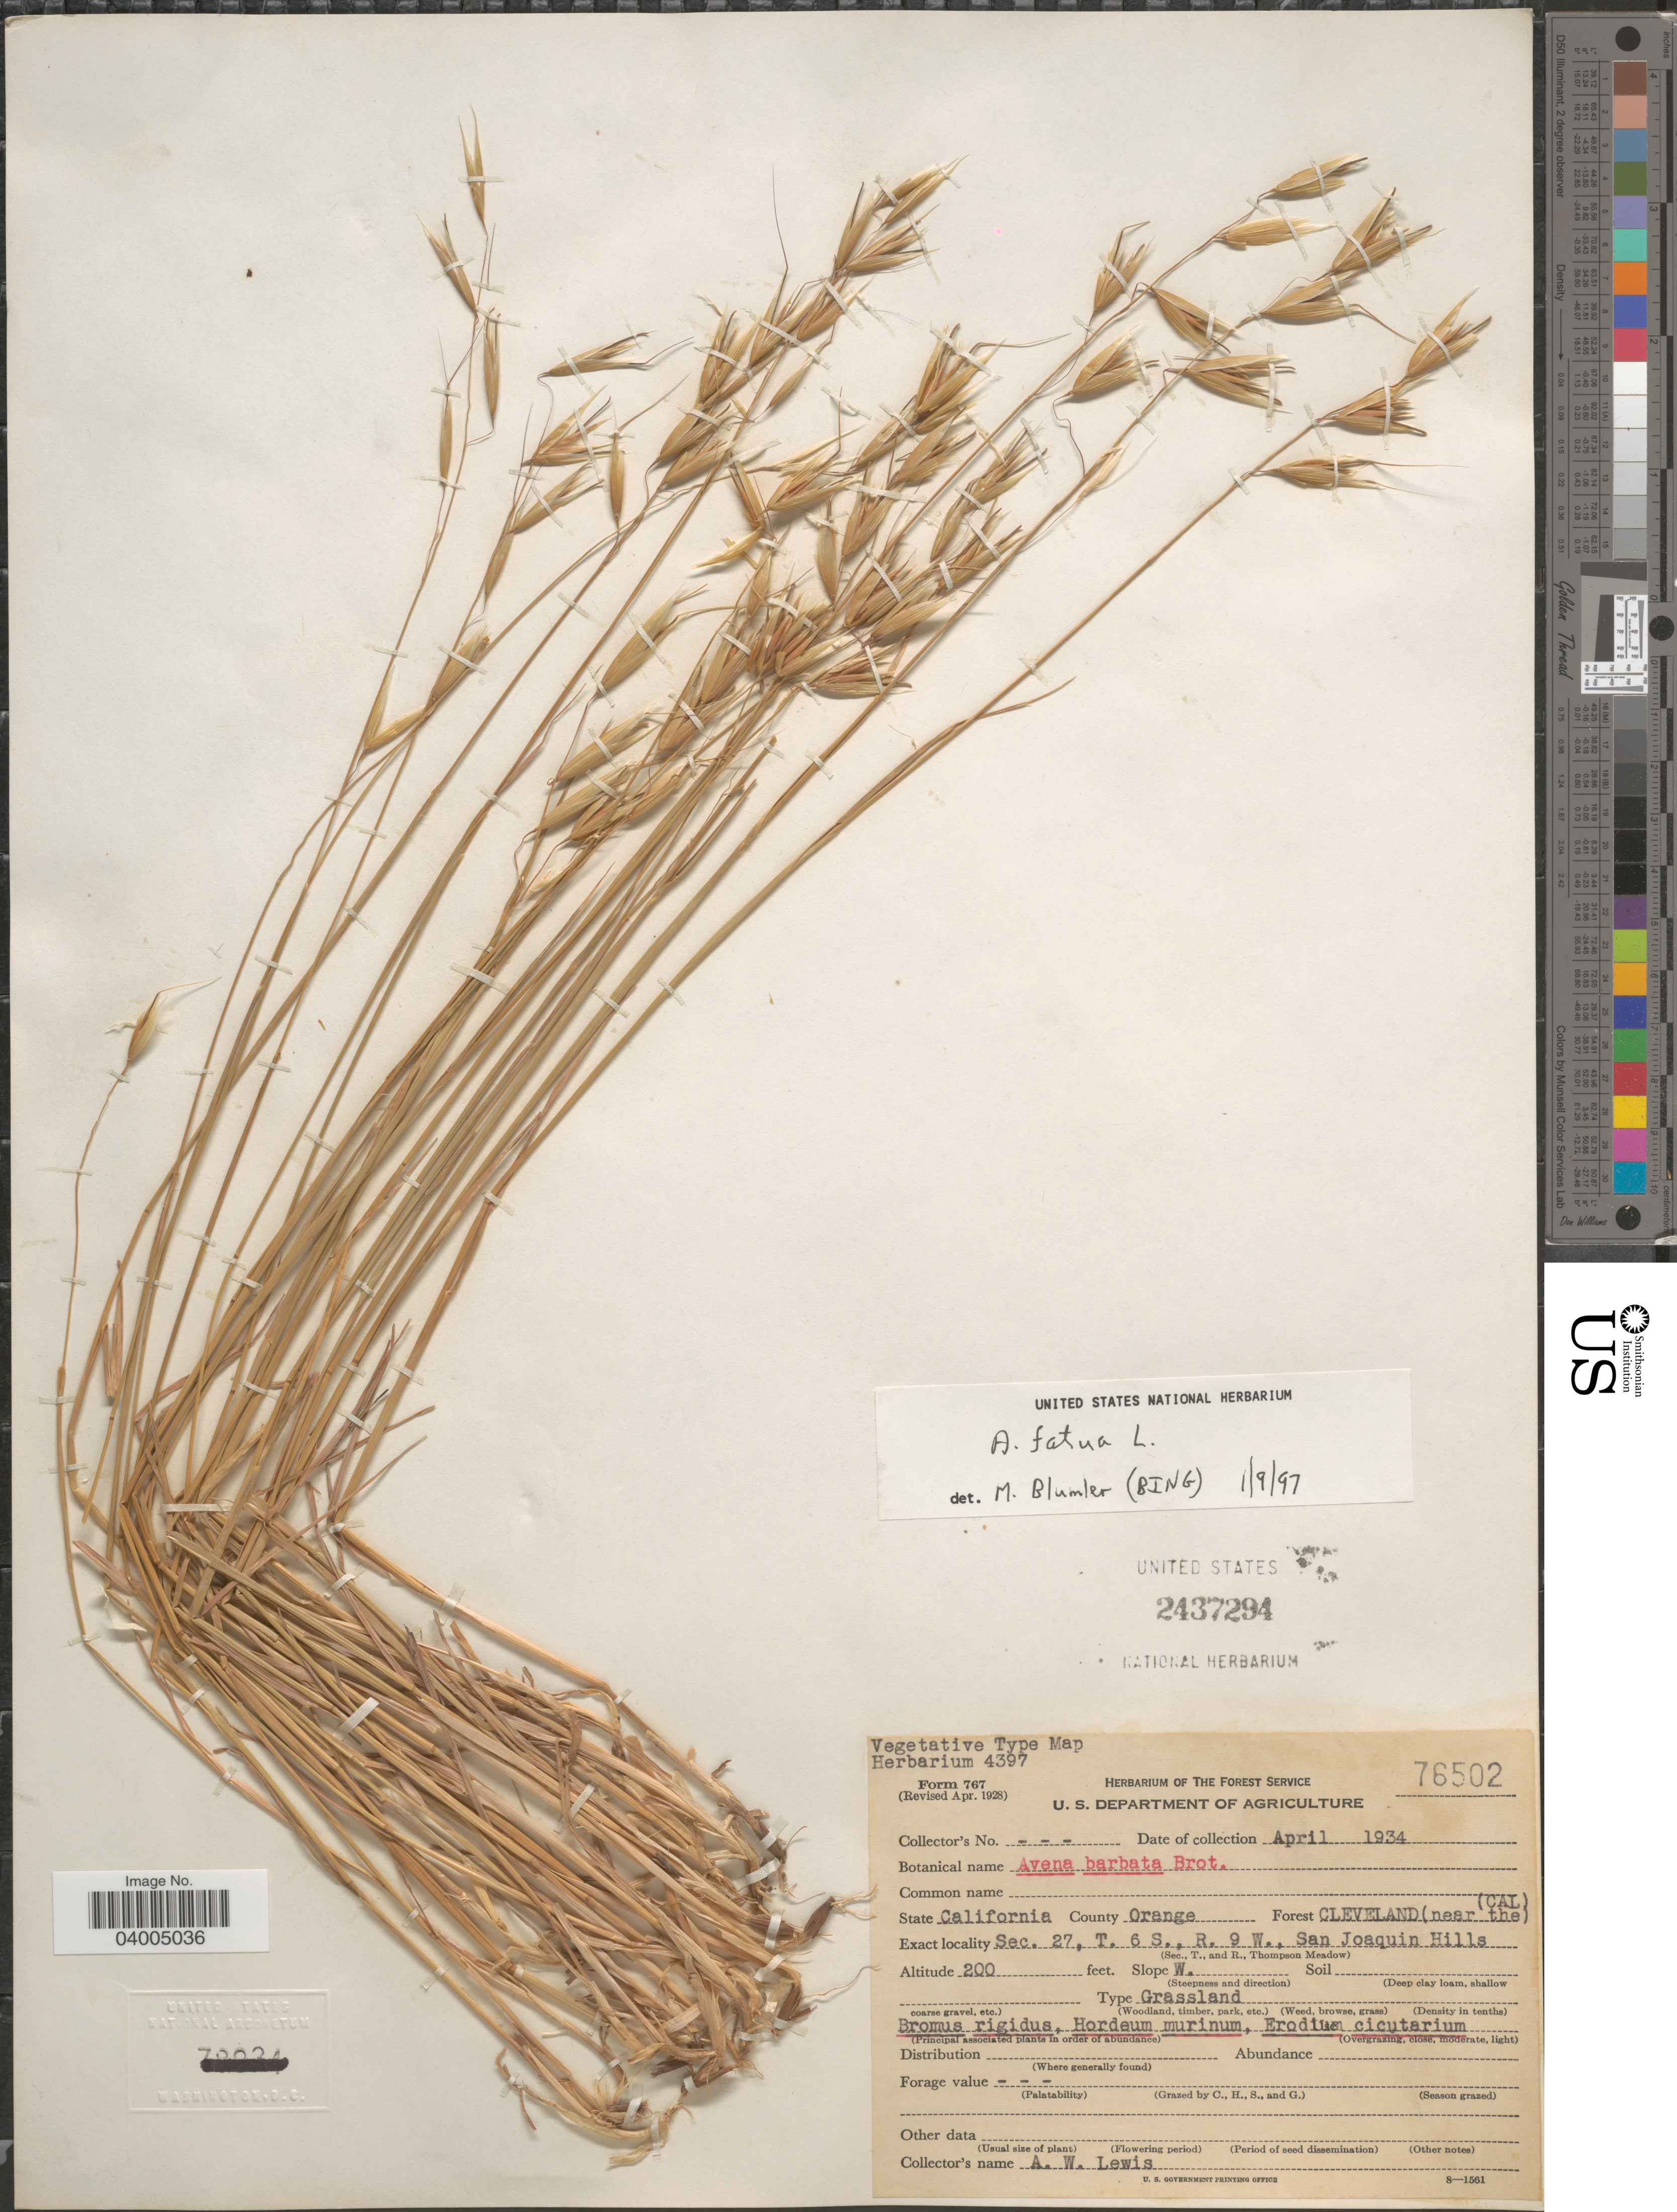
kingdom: Plantae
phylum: Tracheophyta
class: Liliopsida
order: Poales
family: Poaceae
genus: Avena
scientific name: Avena fatua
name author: L.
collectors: A. Lewis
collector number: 76502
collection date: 1934-04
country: United States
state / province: California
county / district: Orange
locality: County Orange. Forest Cleveland (near the) (CAL). Sec. 27, T. 6 S., R. 9 W., San Joaquin Hills.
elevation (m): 61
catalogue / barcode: US 2437294